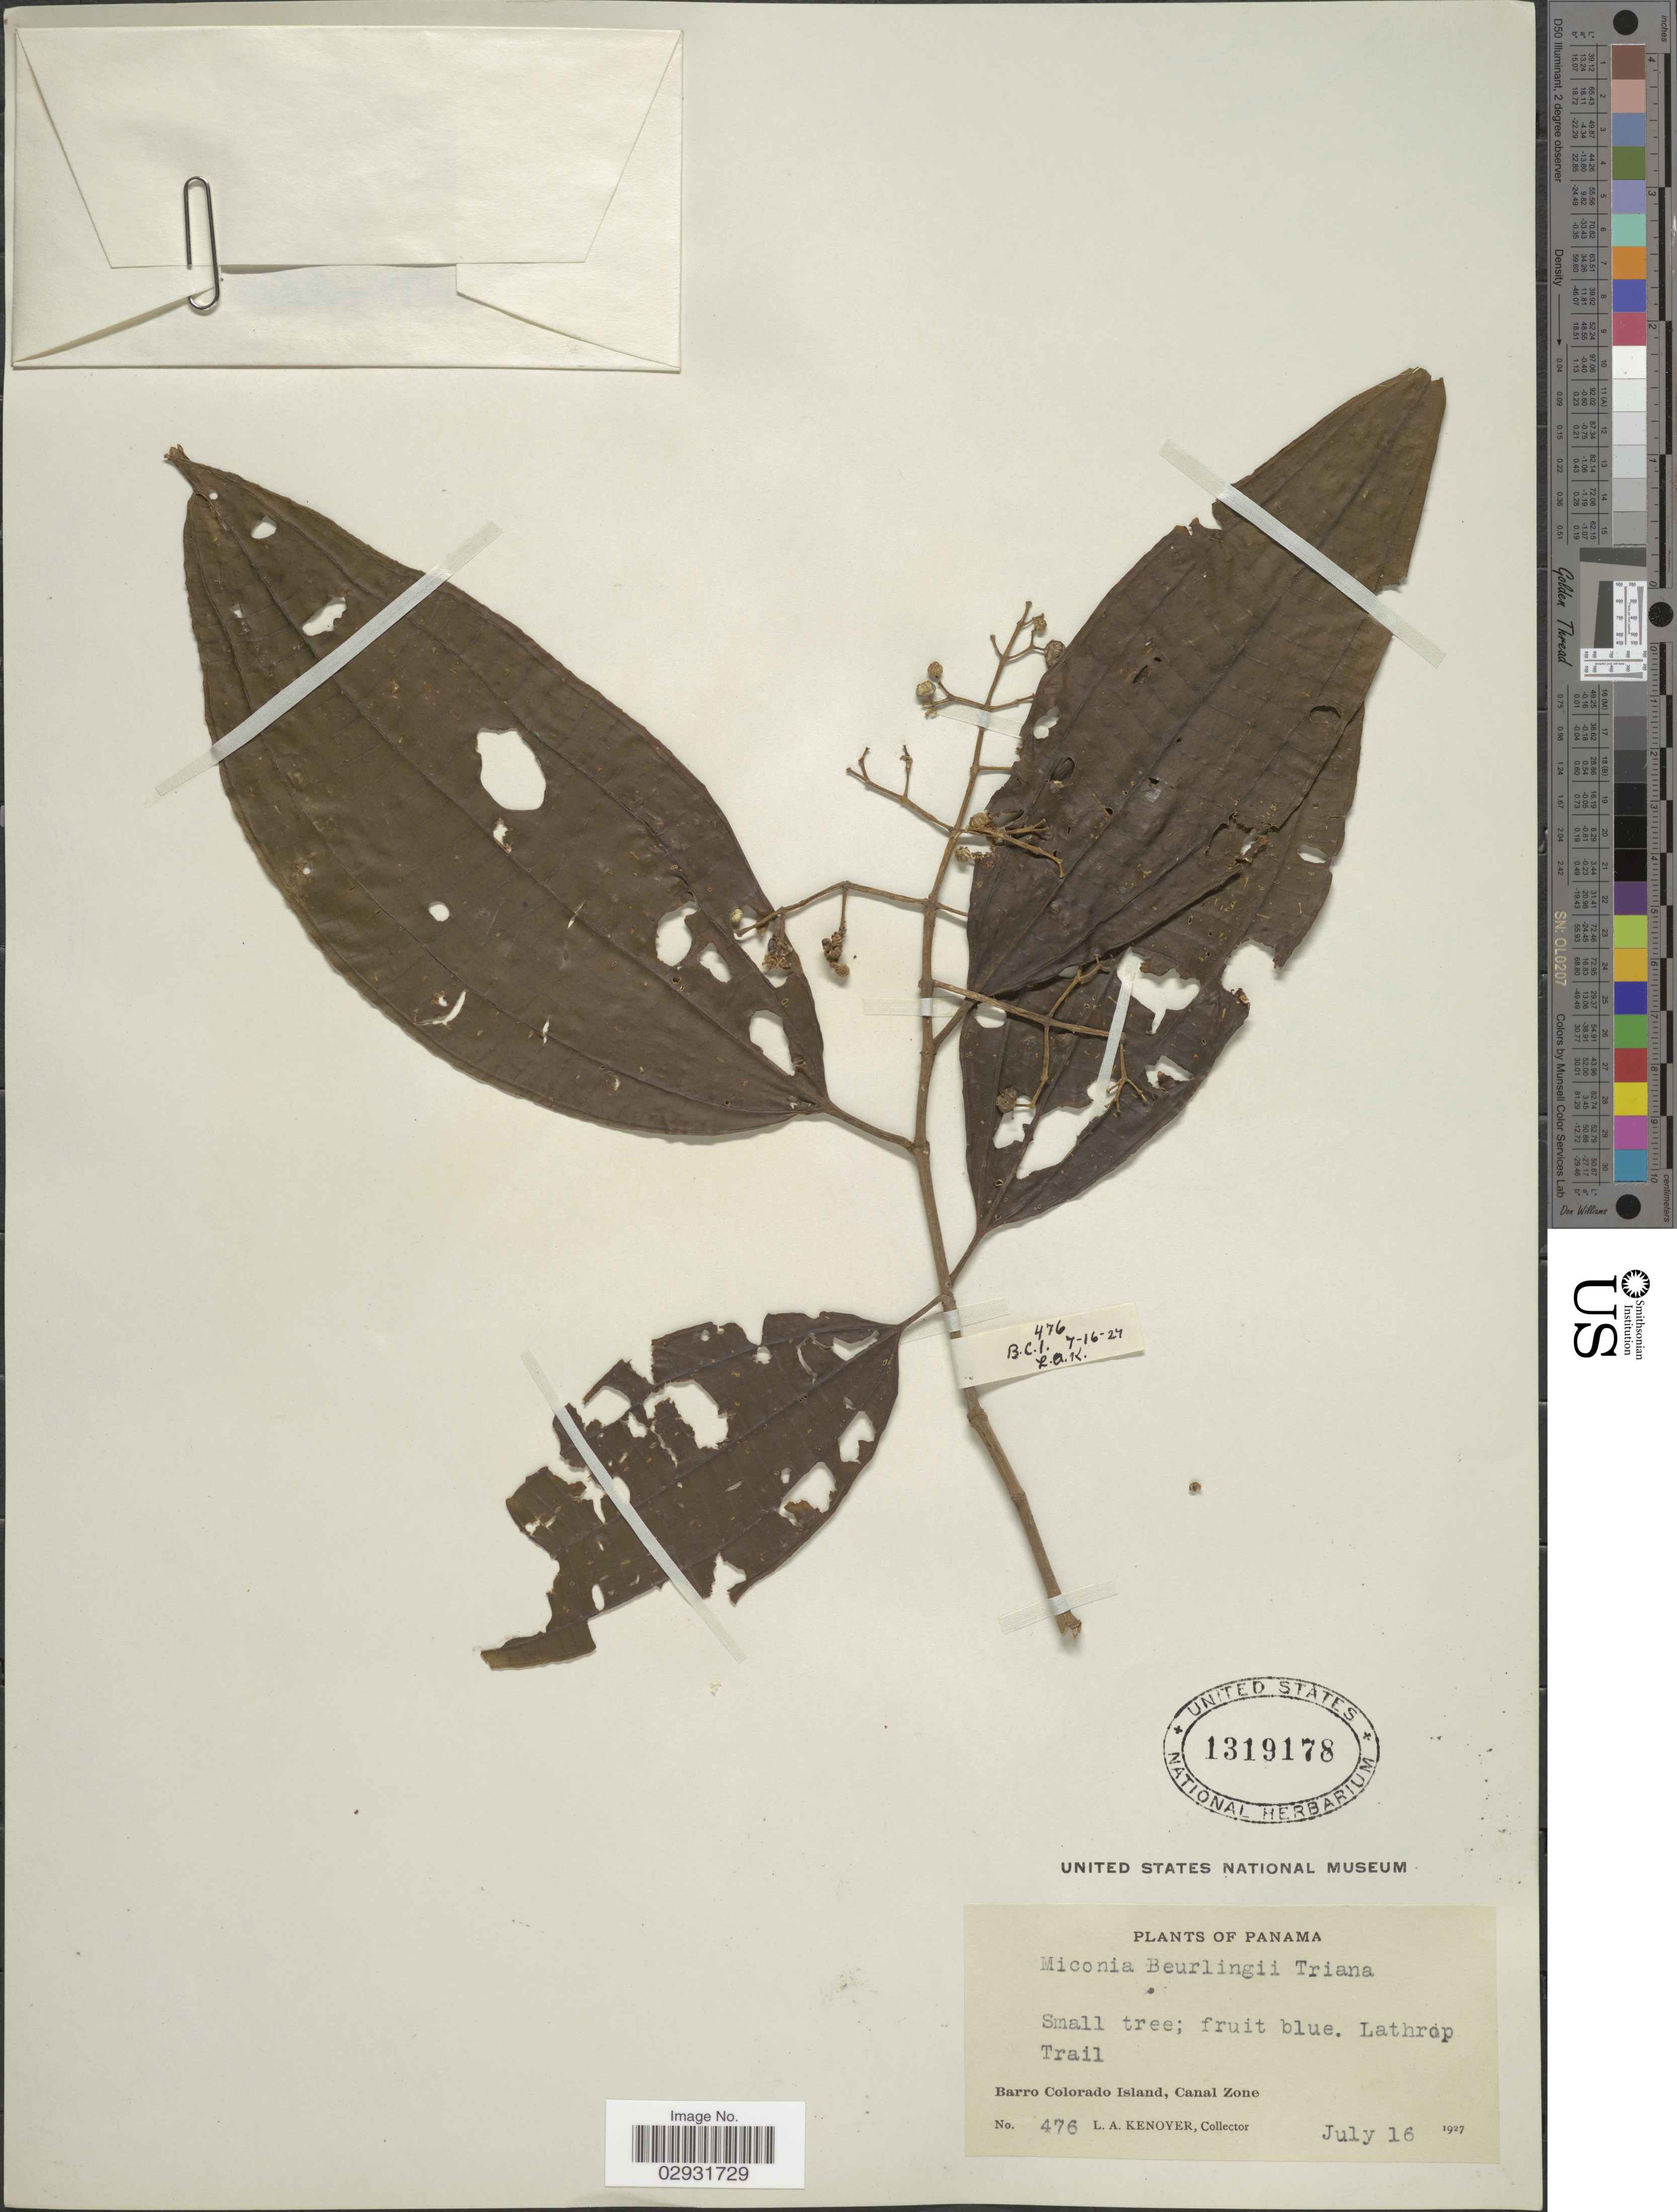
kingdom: Plantae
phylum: Tracheophyta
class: Magnoliopsida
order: Myrtales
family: Melastomataceae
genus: Miconia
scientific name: Miconia affinis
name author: DC.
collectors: L. A. Kenoyer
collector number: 476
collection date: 1927-07-16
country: Panama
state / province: Panamá Oeste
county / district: Canal Zone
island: Barro Colorado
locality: Lathrop Trail. Barro Colorado Island, Canal Zone.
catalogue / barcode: US 1319178